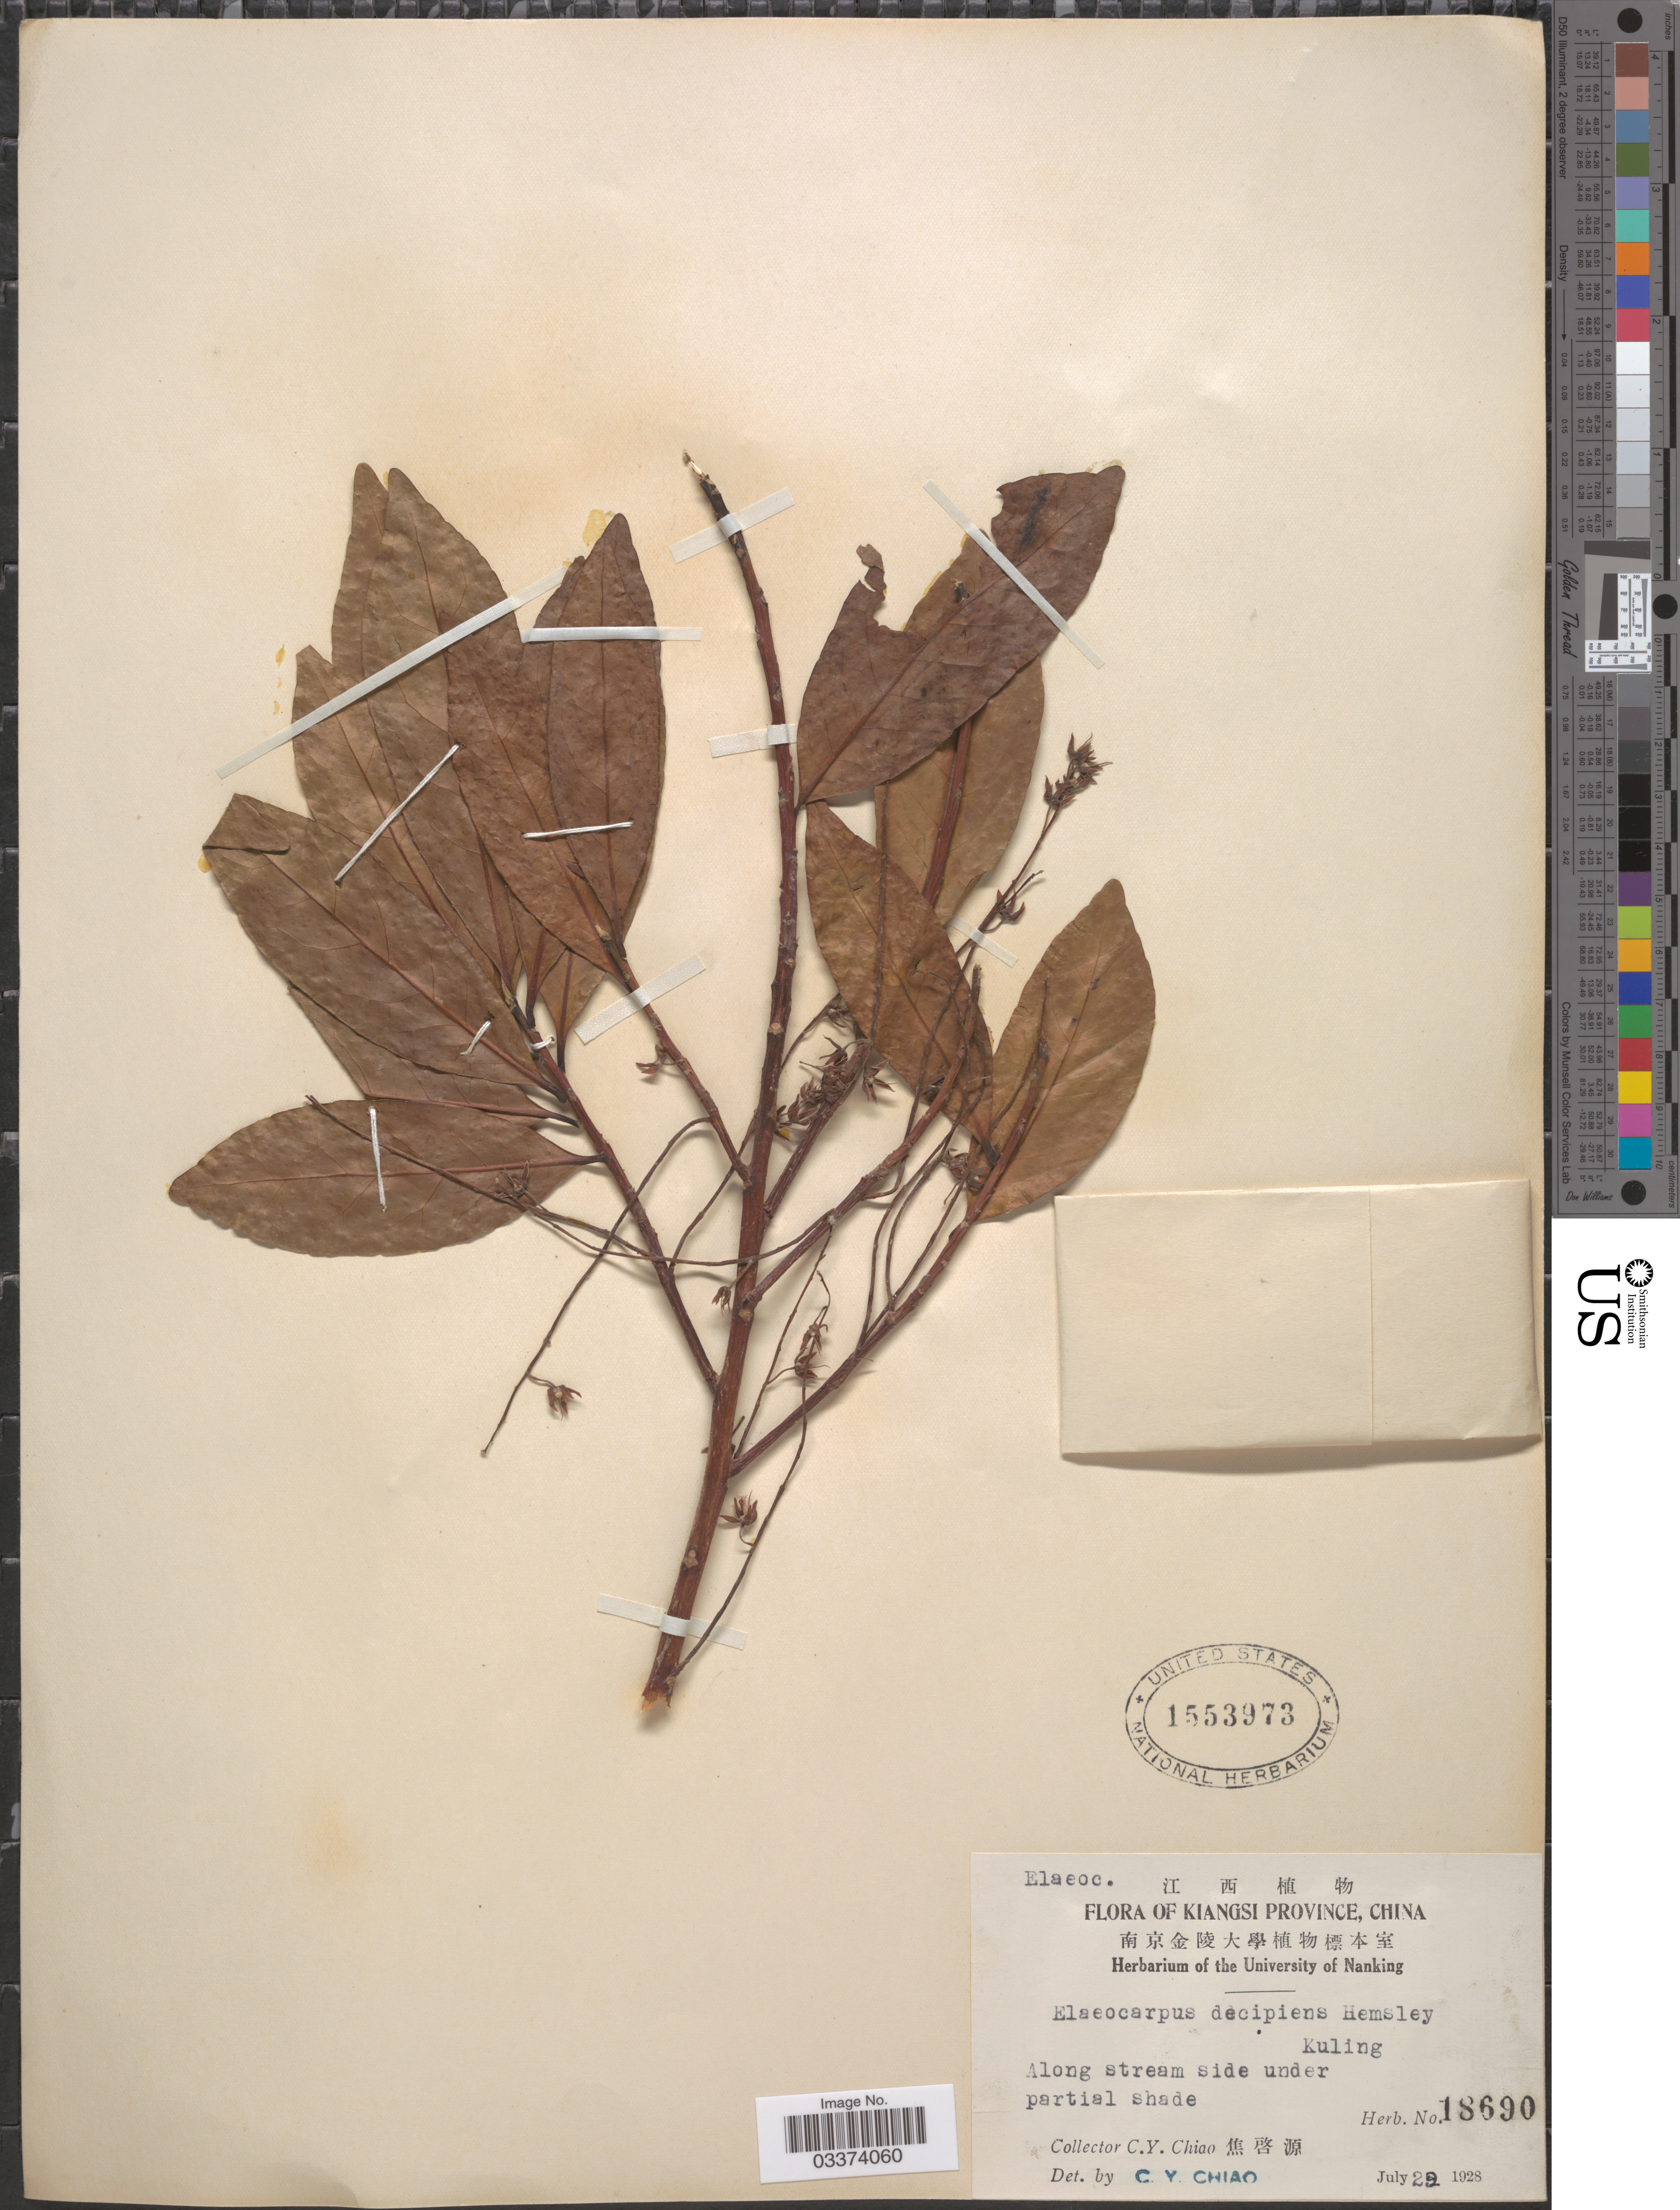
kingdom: Plantae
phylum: Tracheophyta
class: Magnoliopsida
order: Oxalidales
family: Elaeocarpaceae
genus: Elaeocarpus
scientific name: Elaeocarpus decipiens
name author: F.B. Forbes & Hemsl.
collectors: C. Y. Chiao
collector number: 18690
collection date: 1928-07-22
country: China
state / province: Jiangxi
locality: Kiangsi Province. Kuling.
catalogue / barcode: US 1553973